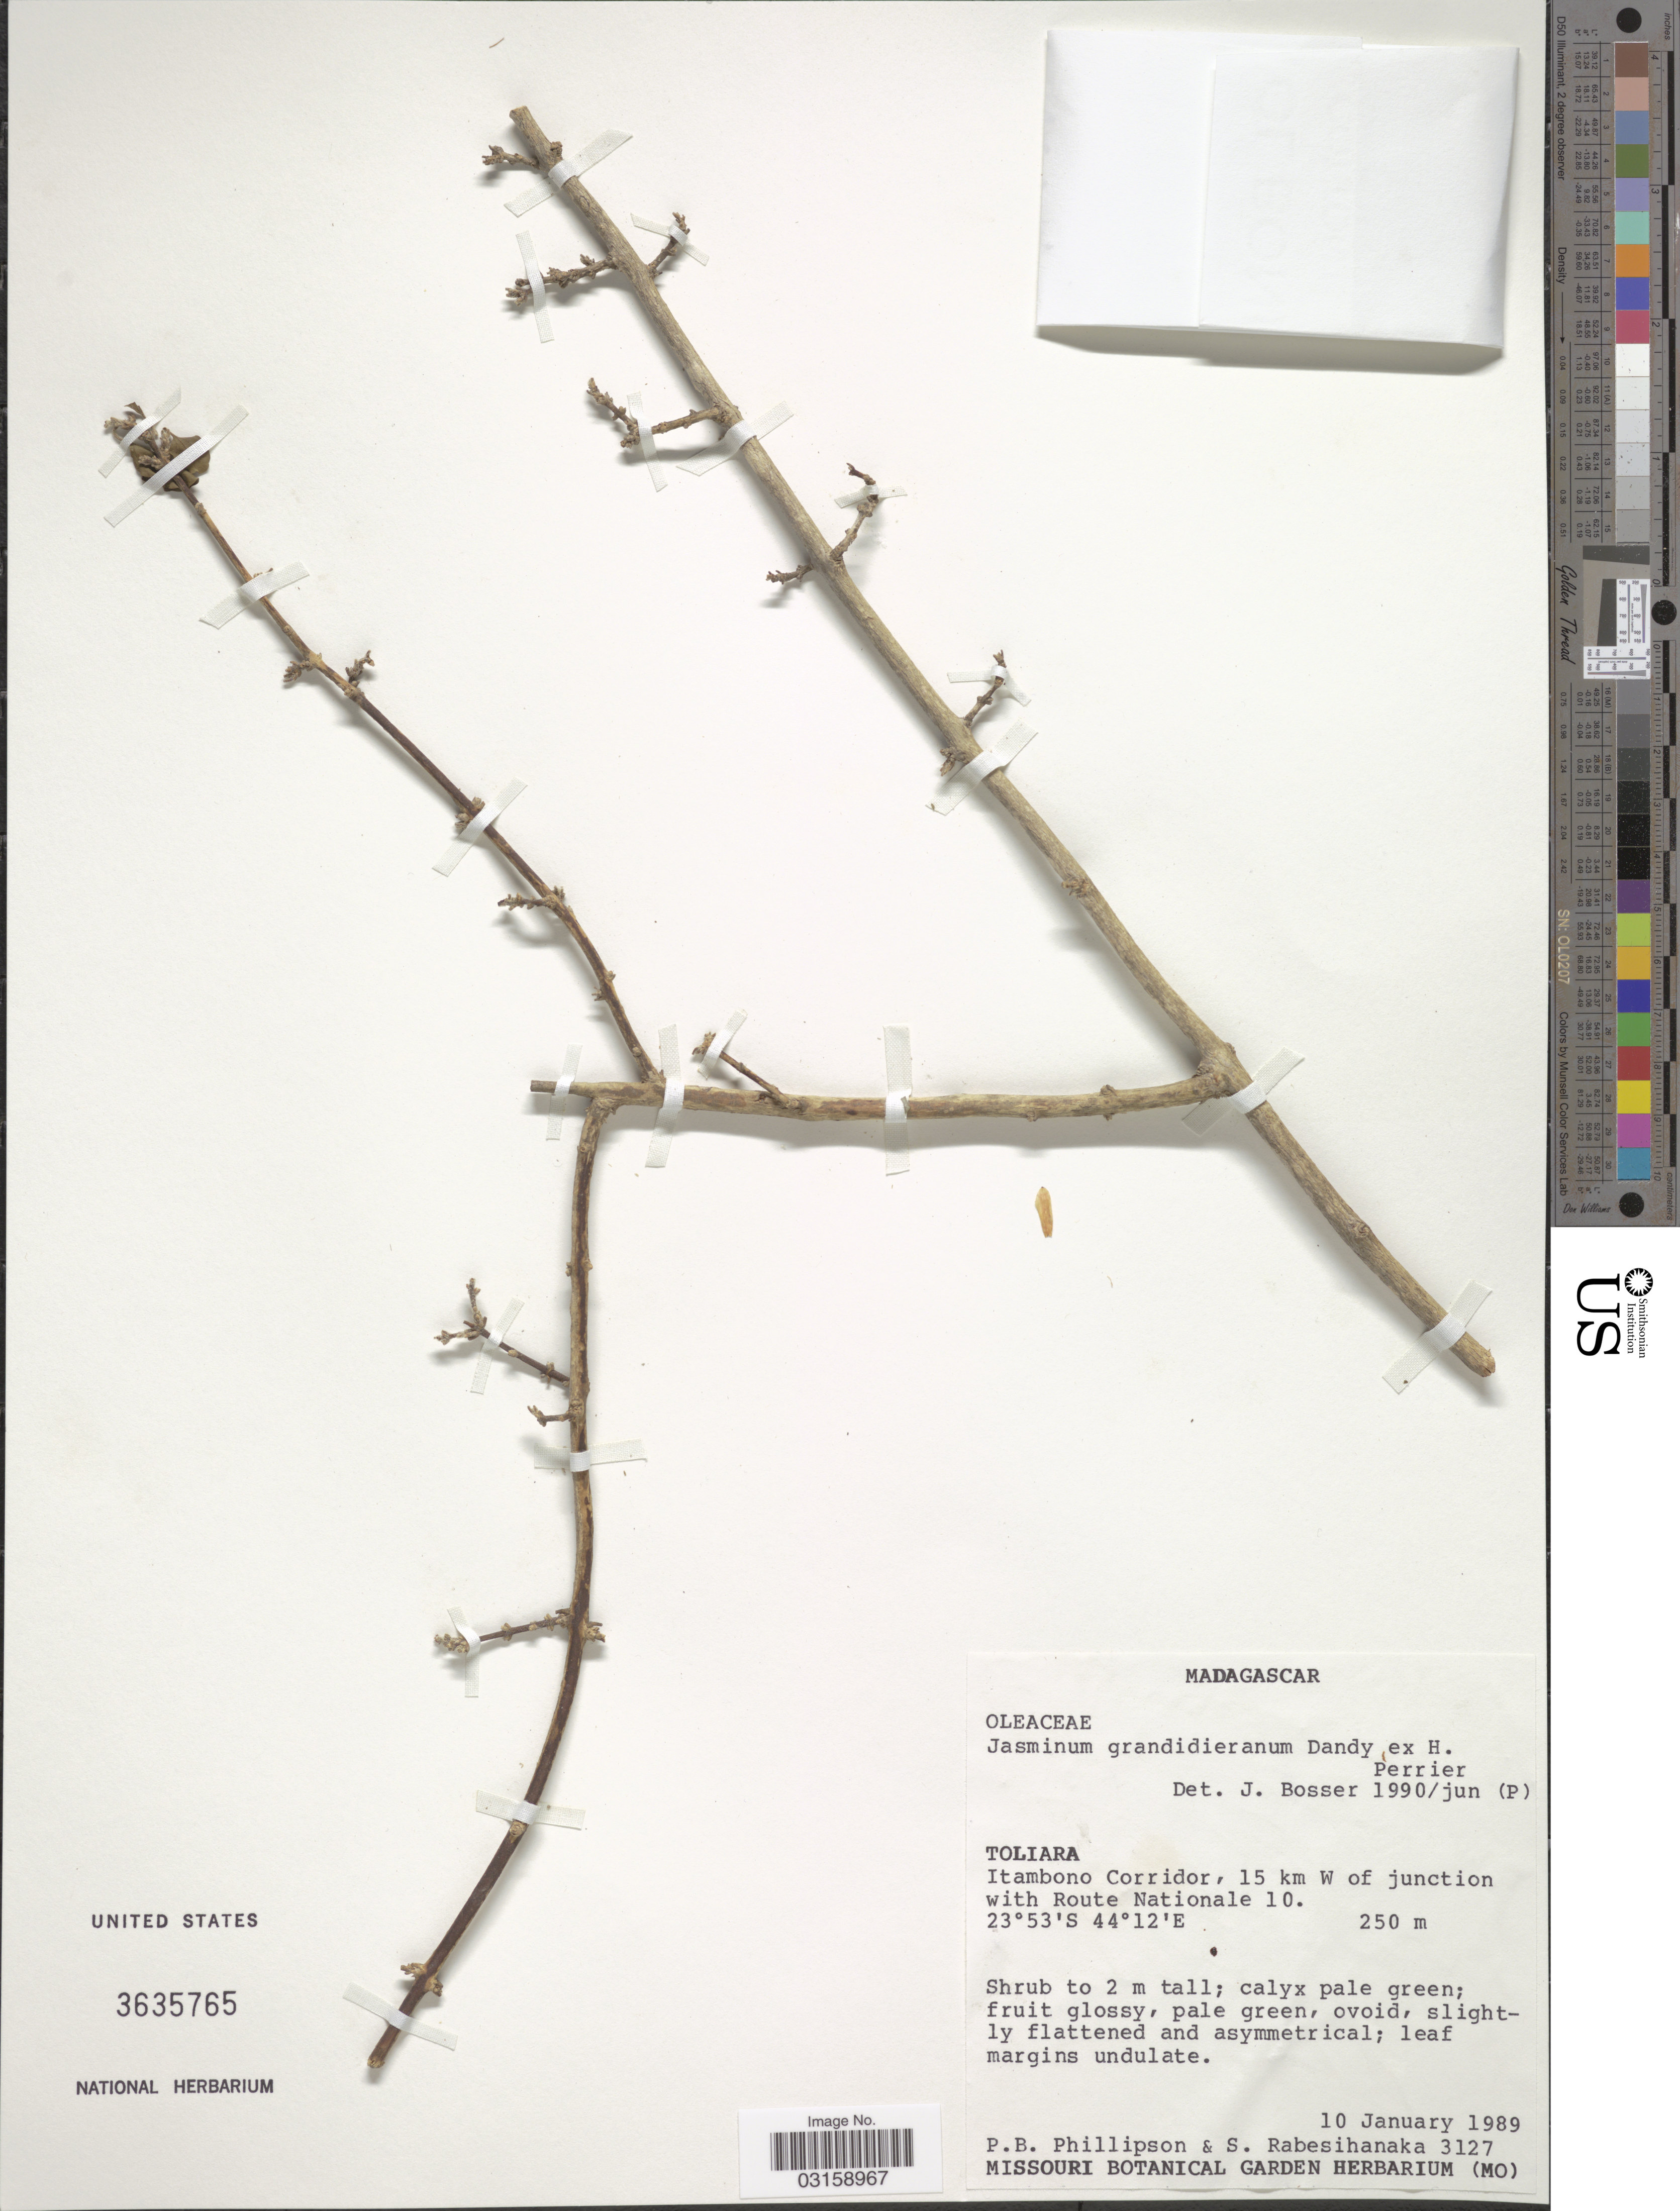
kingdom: Plantae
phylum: Tracheophyta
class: Magnoliopsida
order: Lamiales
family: Oleaceae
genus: Jasminum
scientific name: Jasminum greveanum var. xerophilum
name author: H. Perrier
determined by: Schatz, G.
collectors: P. B. Phillipson & S. Rabesihanaka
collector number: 3127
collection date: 1989-01-10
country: Madagascar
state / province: Atsimo-Andrefana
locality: Itambono Corridor, 15 km W of junction with Route Nationale 10.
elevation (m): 250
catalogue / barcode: US 3635765